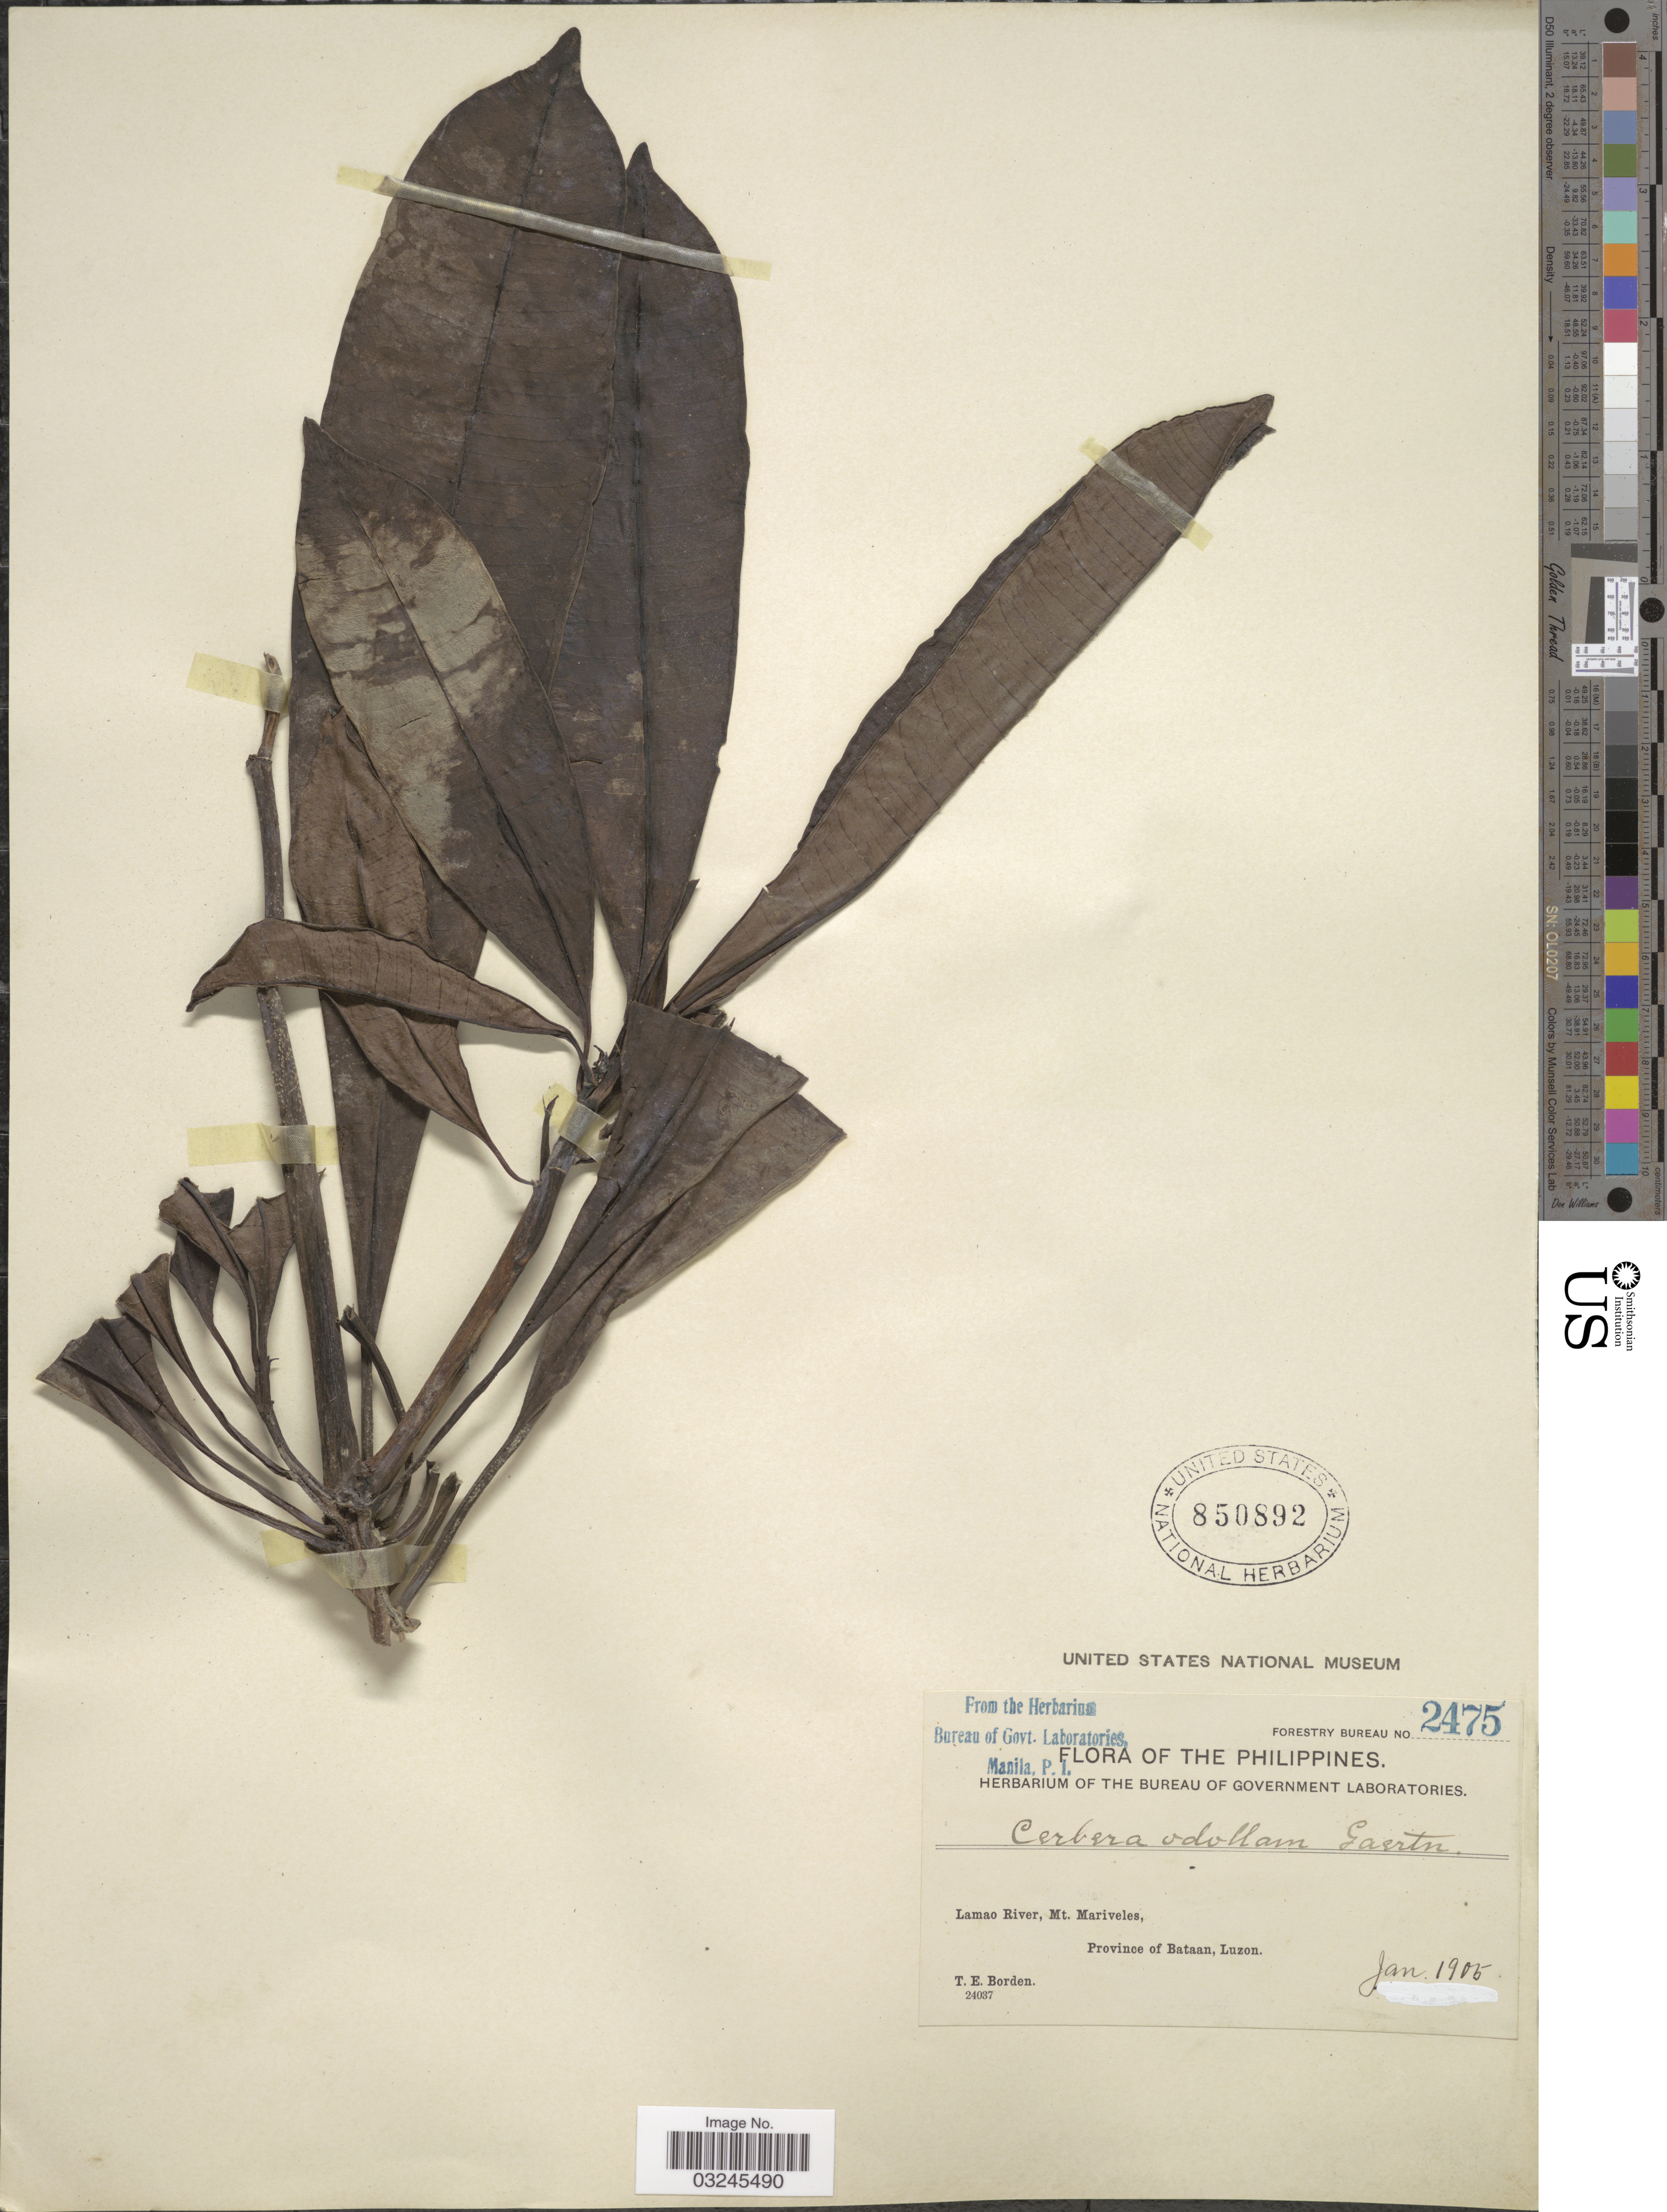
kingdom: Plantae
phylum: Tracheophyta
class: Magnoliopsida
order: Gentianales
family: Apocynaceae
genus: Cerbera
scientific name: Cerbera manghas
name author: L.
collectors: T. E. Borden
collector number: Forestry Bureau 2475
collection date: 1905-01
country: Philippines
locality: Lamao River, Mt. Mariveles. Province of Bataan, Luzon.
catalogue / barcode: US 850892